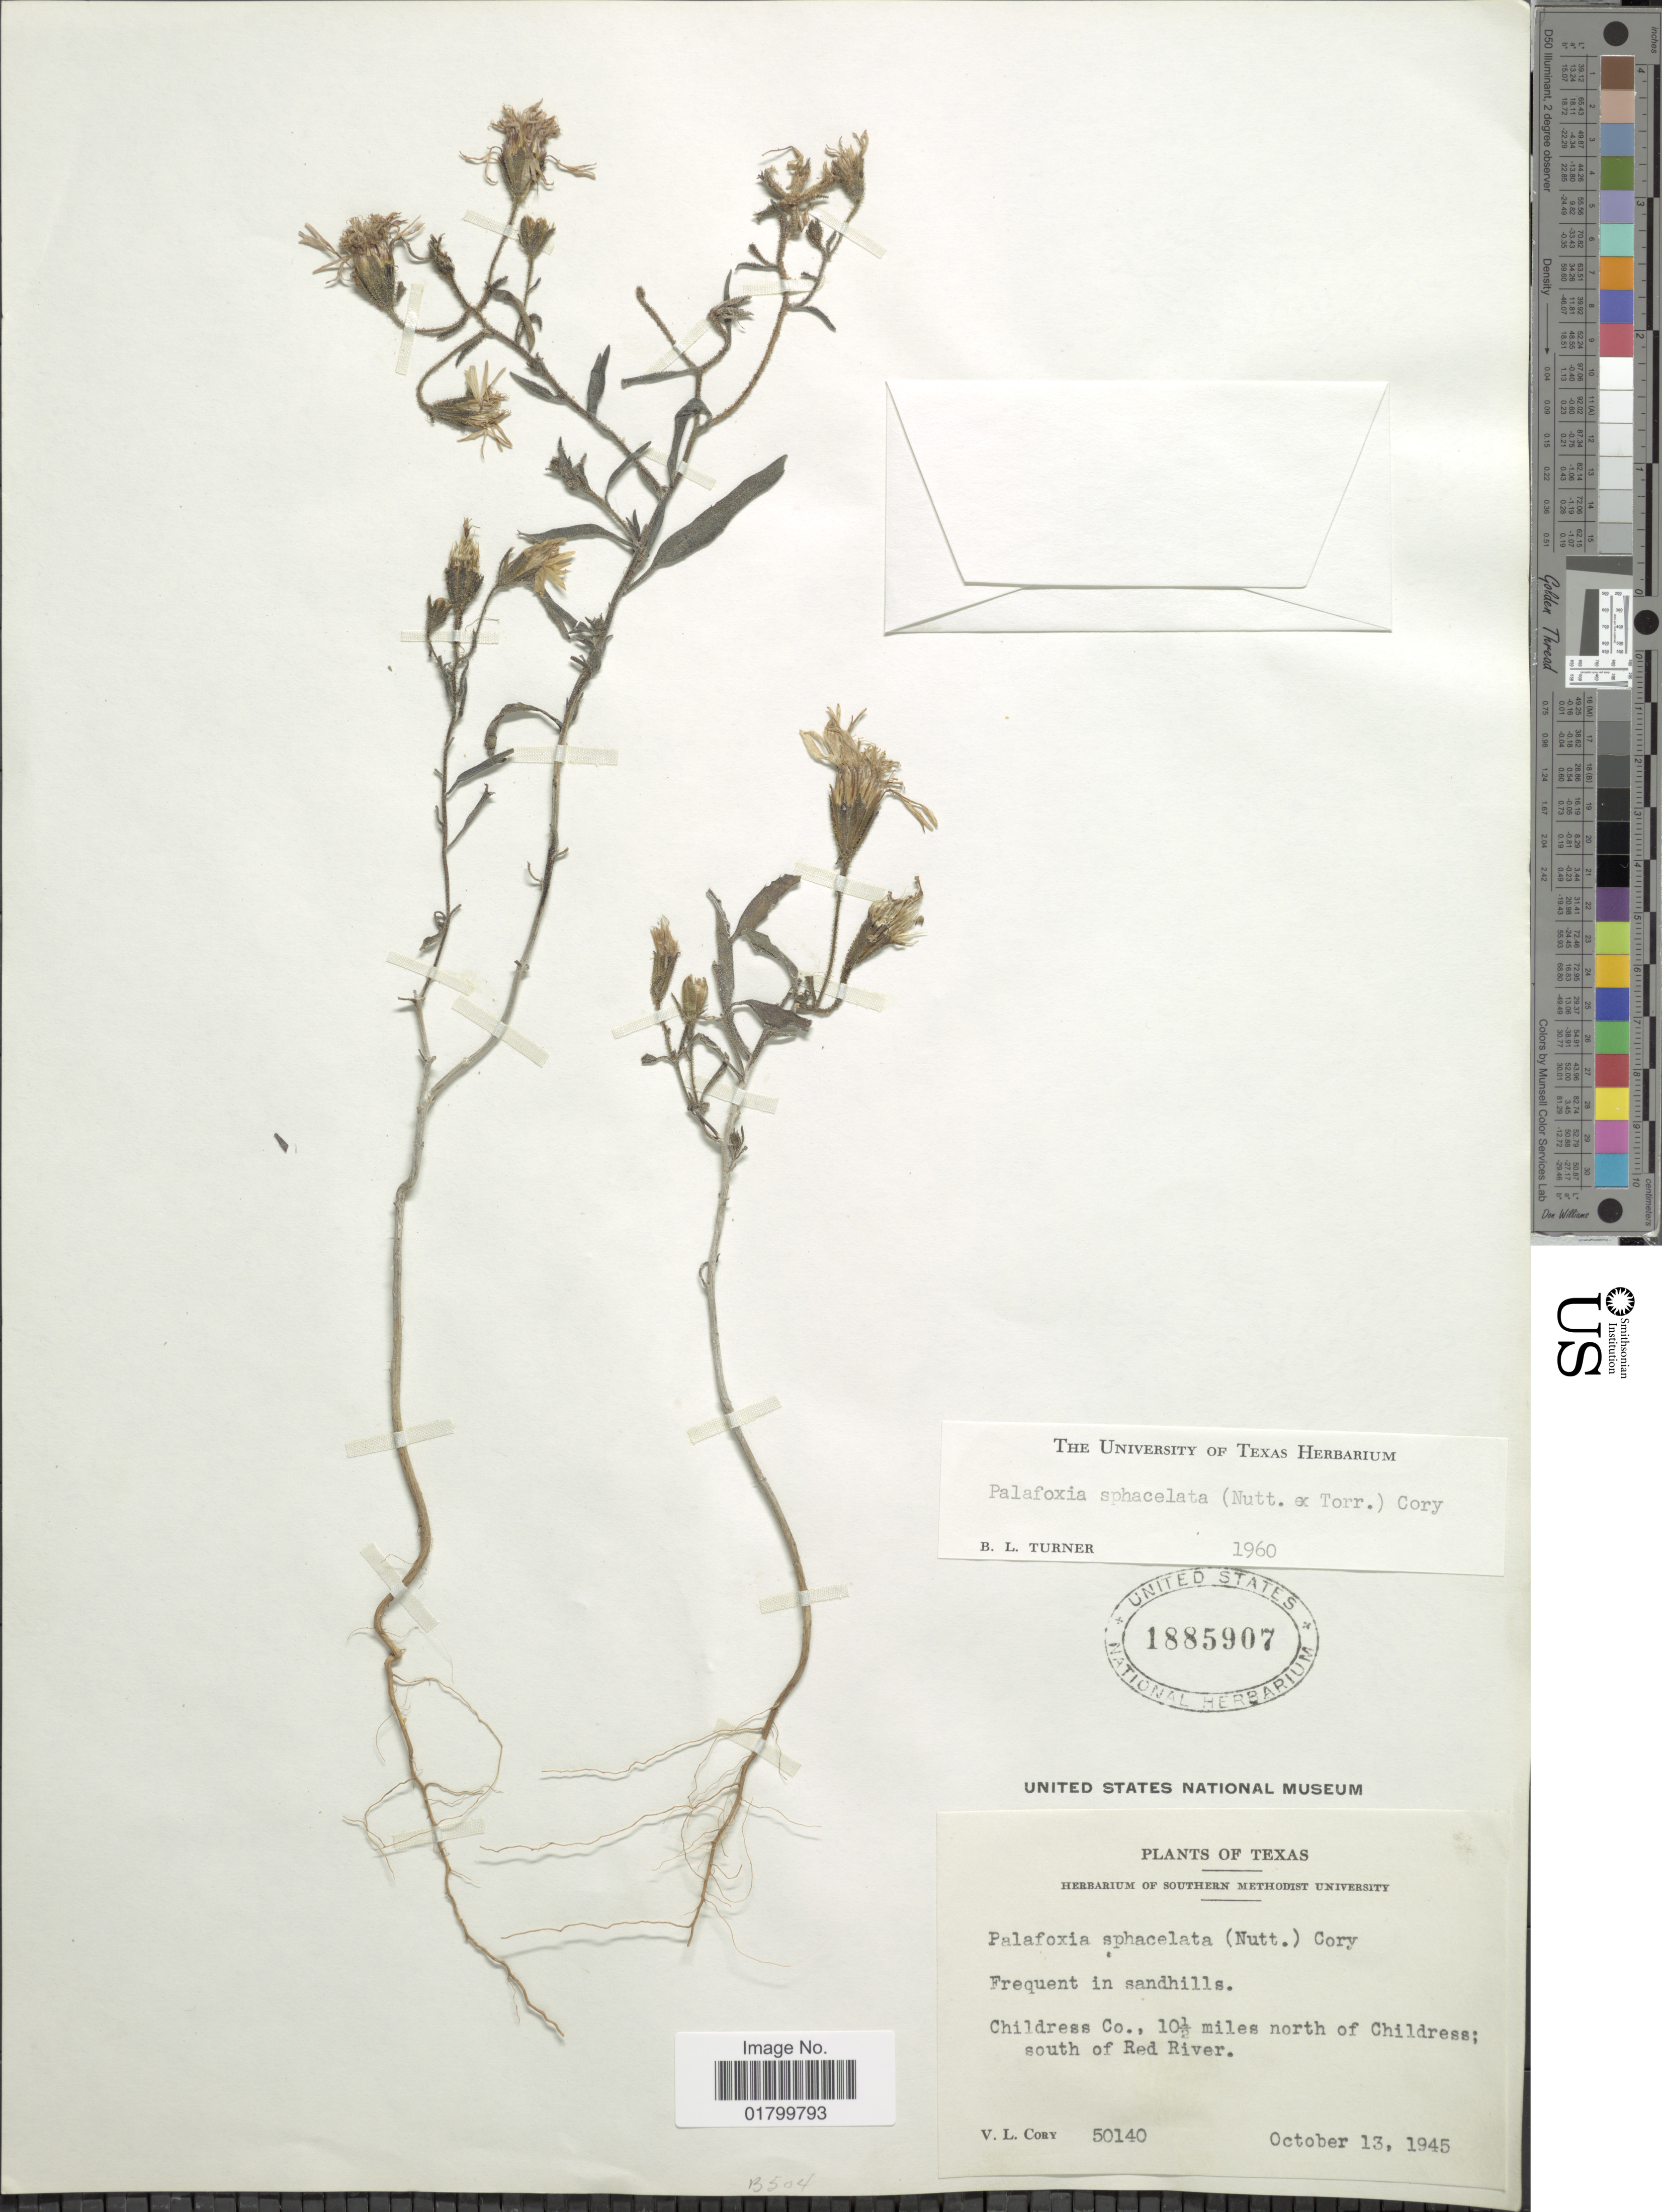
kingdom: Plantae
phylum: Tracheophyta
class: Magnoliopsida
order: Asterales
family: Asteraceae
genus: Palafoxia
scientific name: Palafoxia sphacelata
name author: (Nutt. ex Torr.) Cory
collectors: V. Cory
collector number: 50140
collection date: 1945-01-13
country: United States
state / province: Texas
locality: Childress Co., 10½ north of Childress, south of Red River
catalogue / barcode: US 1885907